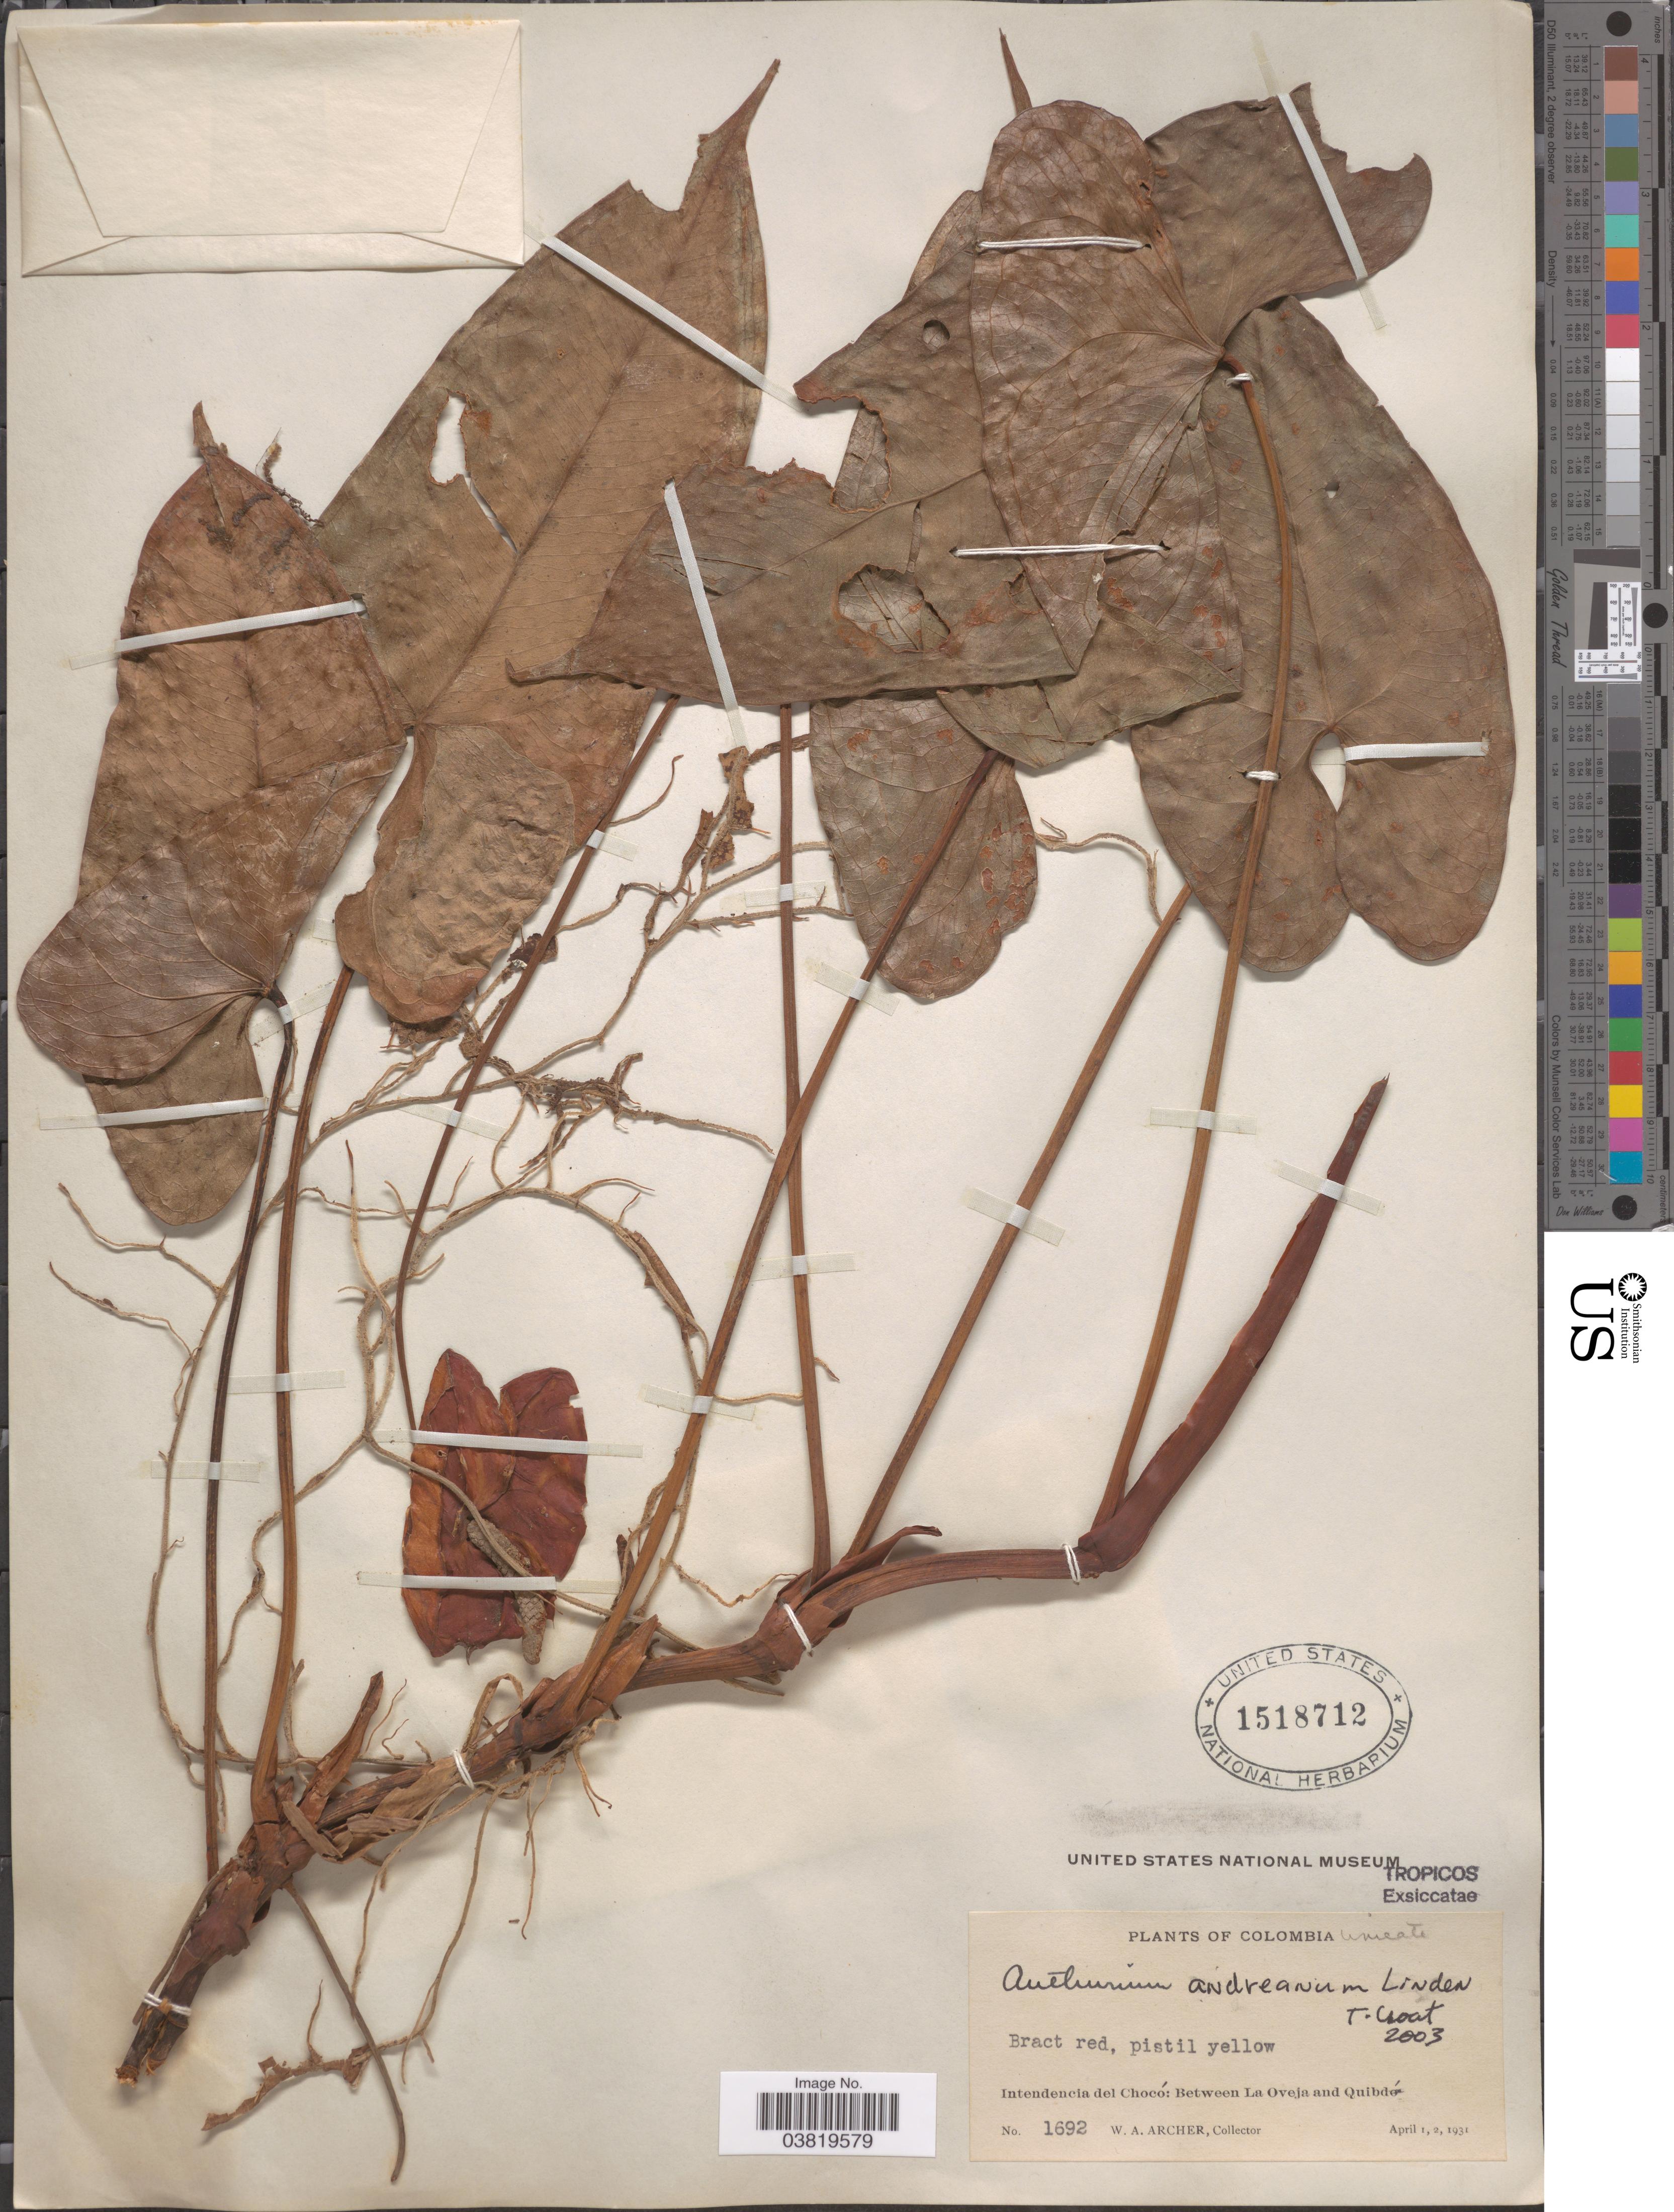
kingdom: Plantae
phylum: Tracheophyta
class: Liliopsida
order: Alismatales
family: Araceae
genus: Anthurium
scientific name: Anthurium andraeanum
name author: Linden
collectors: W. Archer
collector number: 1692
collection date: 1931-04-01/1931-04-02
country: Colombia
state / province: Chocó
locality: Intendencia del Chocó: Between La Oveja and Quibdó.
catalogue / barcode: US 1518712